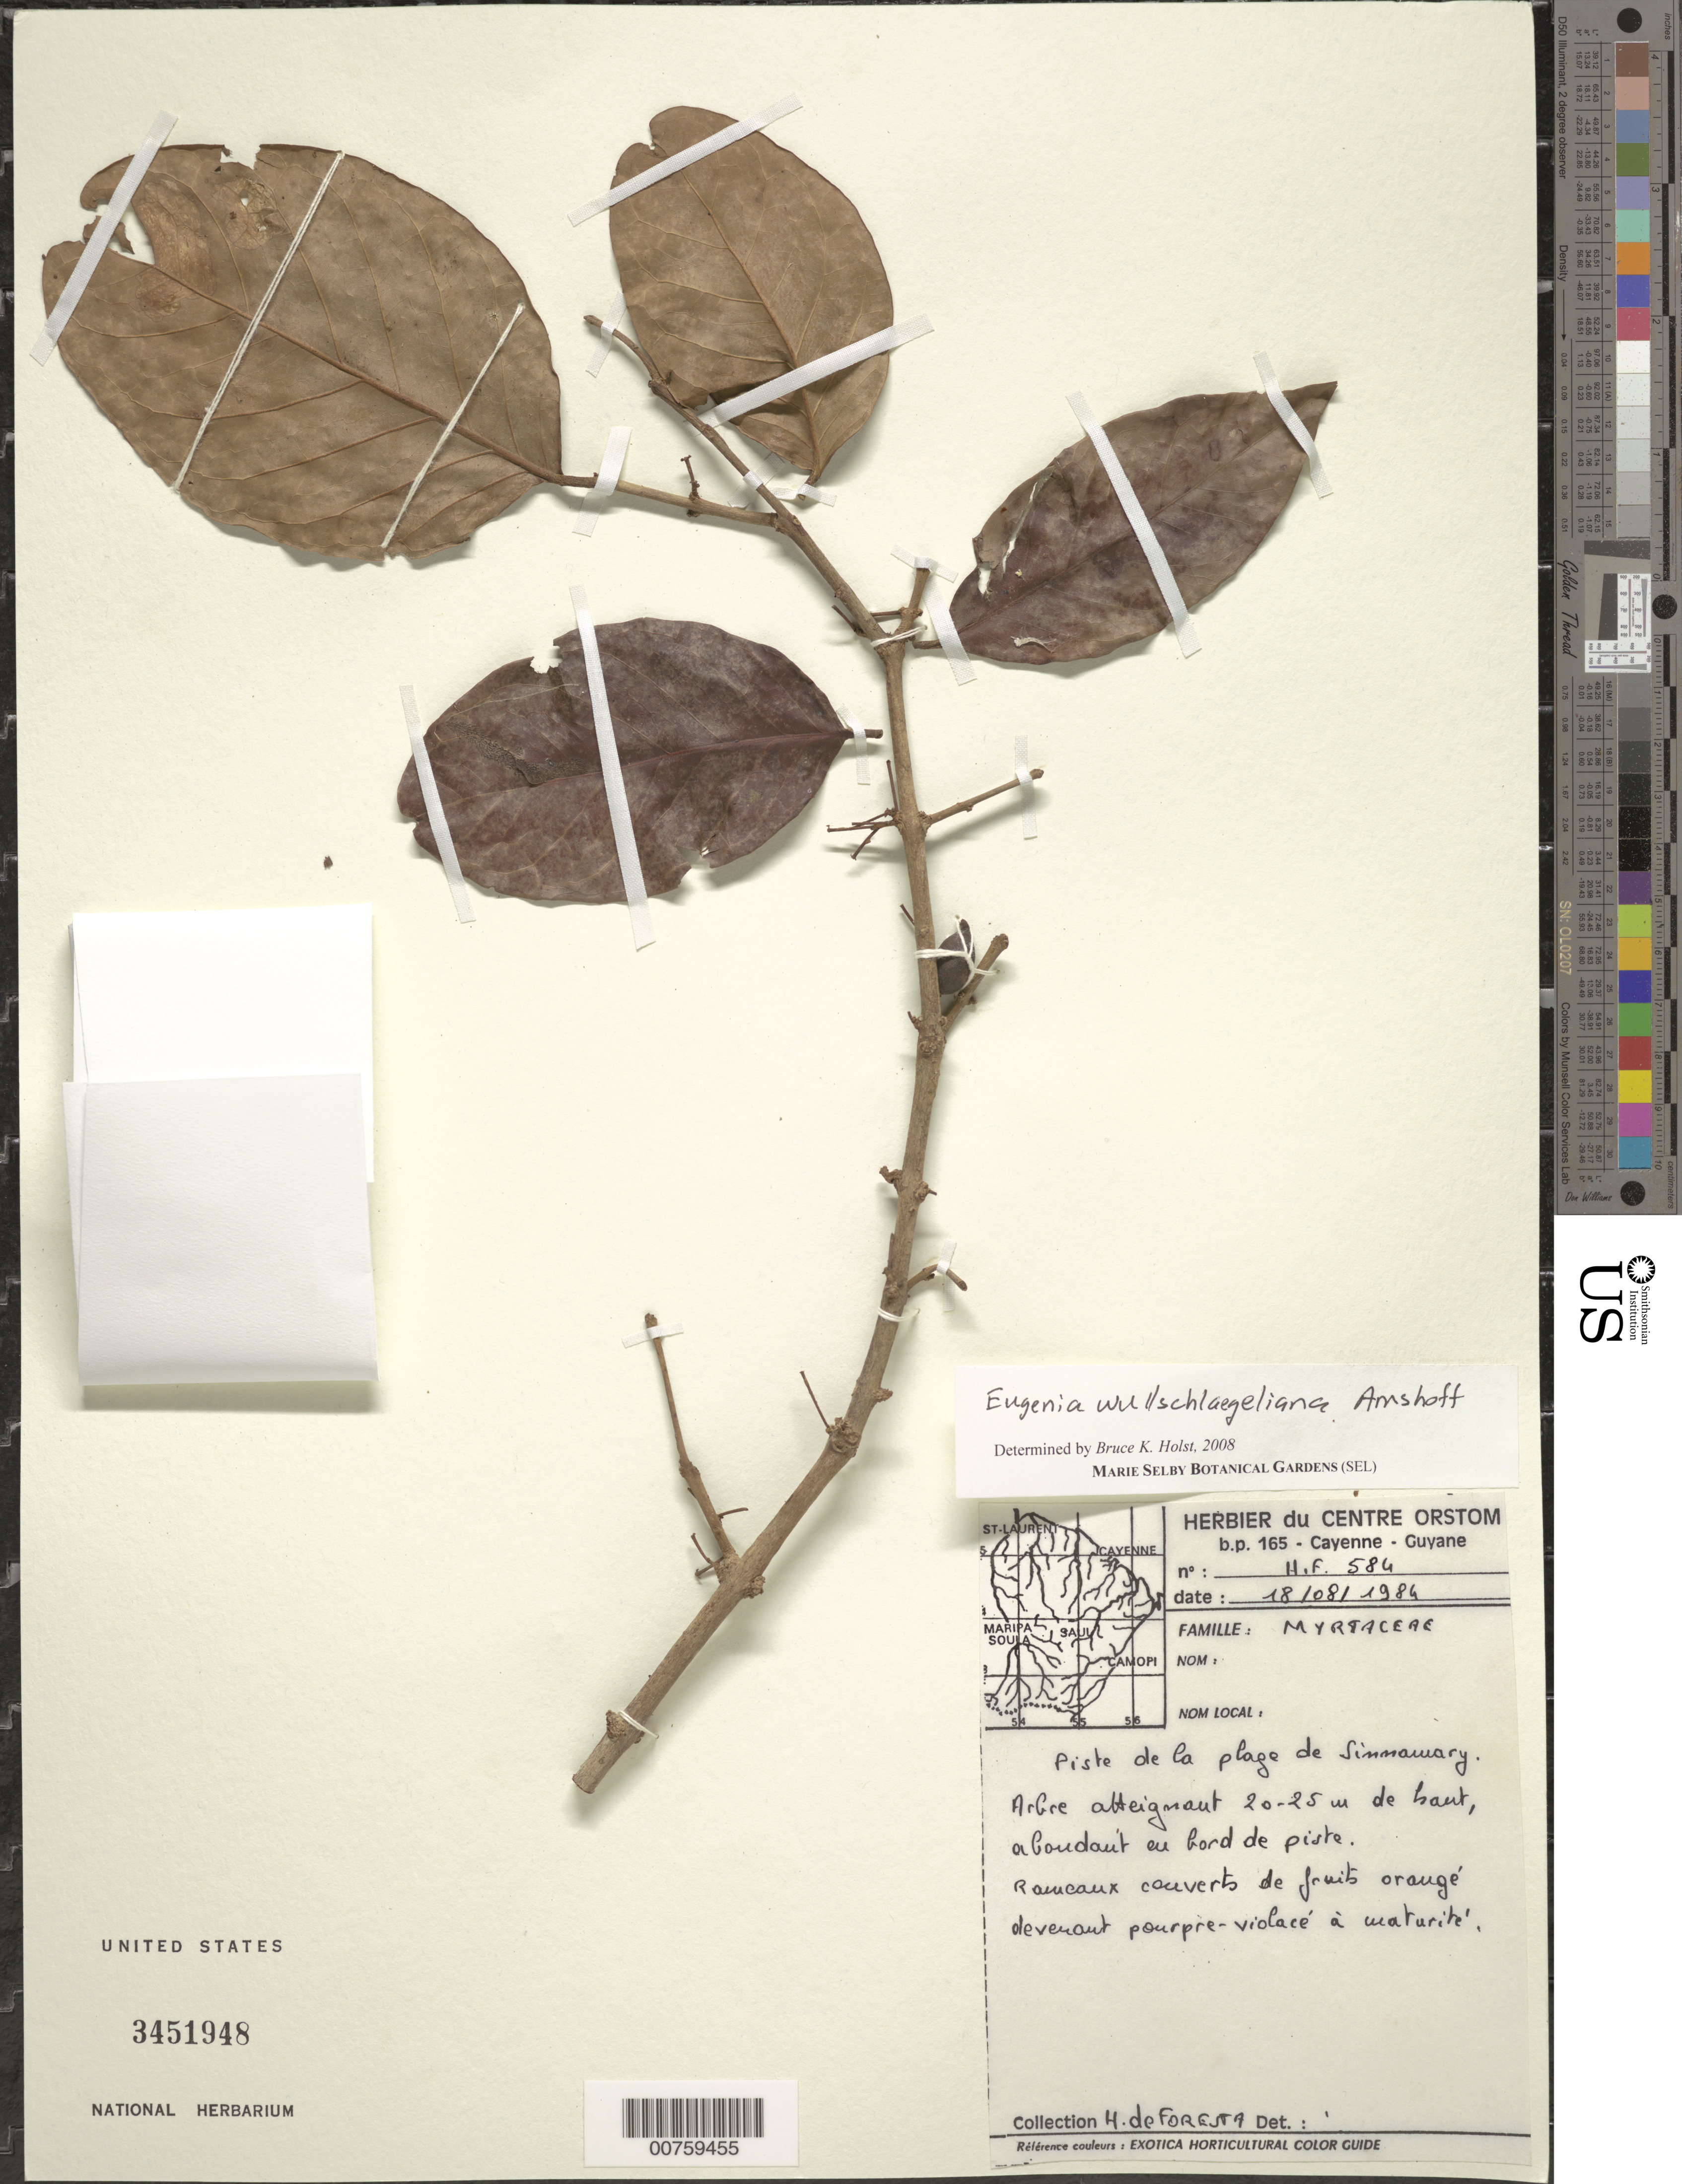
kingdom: Plantae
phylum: Tracheophyta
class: Magnoliopsida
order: Myrtales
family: Myrtaceae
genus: Eugenia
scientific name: Eugenia wullschlaegeliana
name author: Amshoff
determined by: Holst, Bruce K.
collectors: H. de Foresta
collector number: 584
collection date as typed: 18-Aug-84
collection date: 1984-08-18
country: French Guiana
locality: Piste de Saint-Élie, Bassin du Sinnamary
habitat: La plage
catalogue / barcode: US 3451948